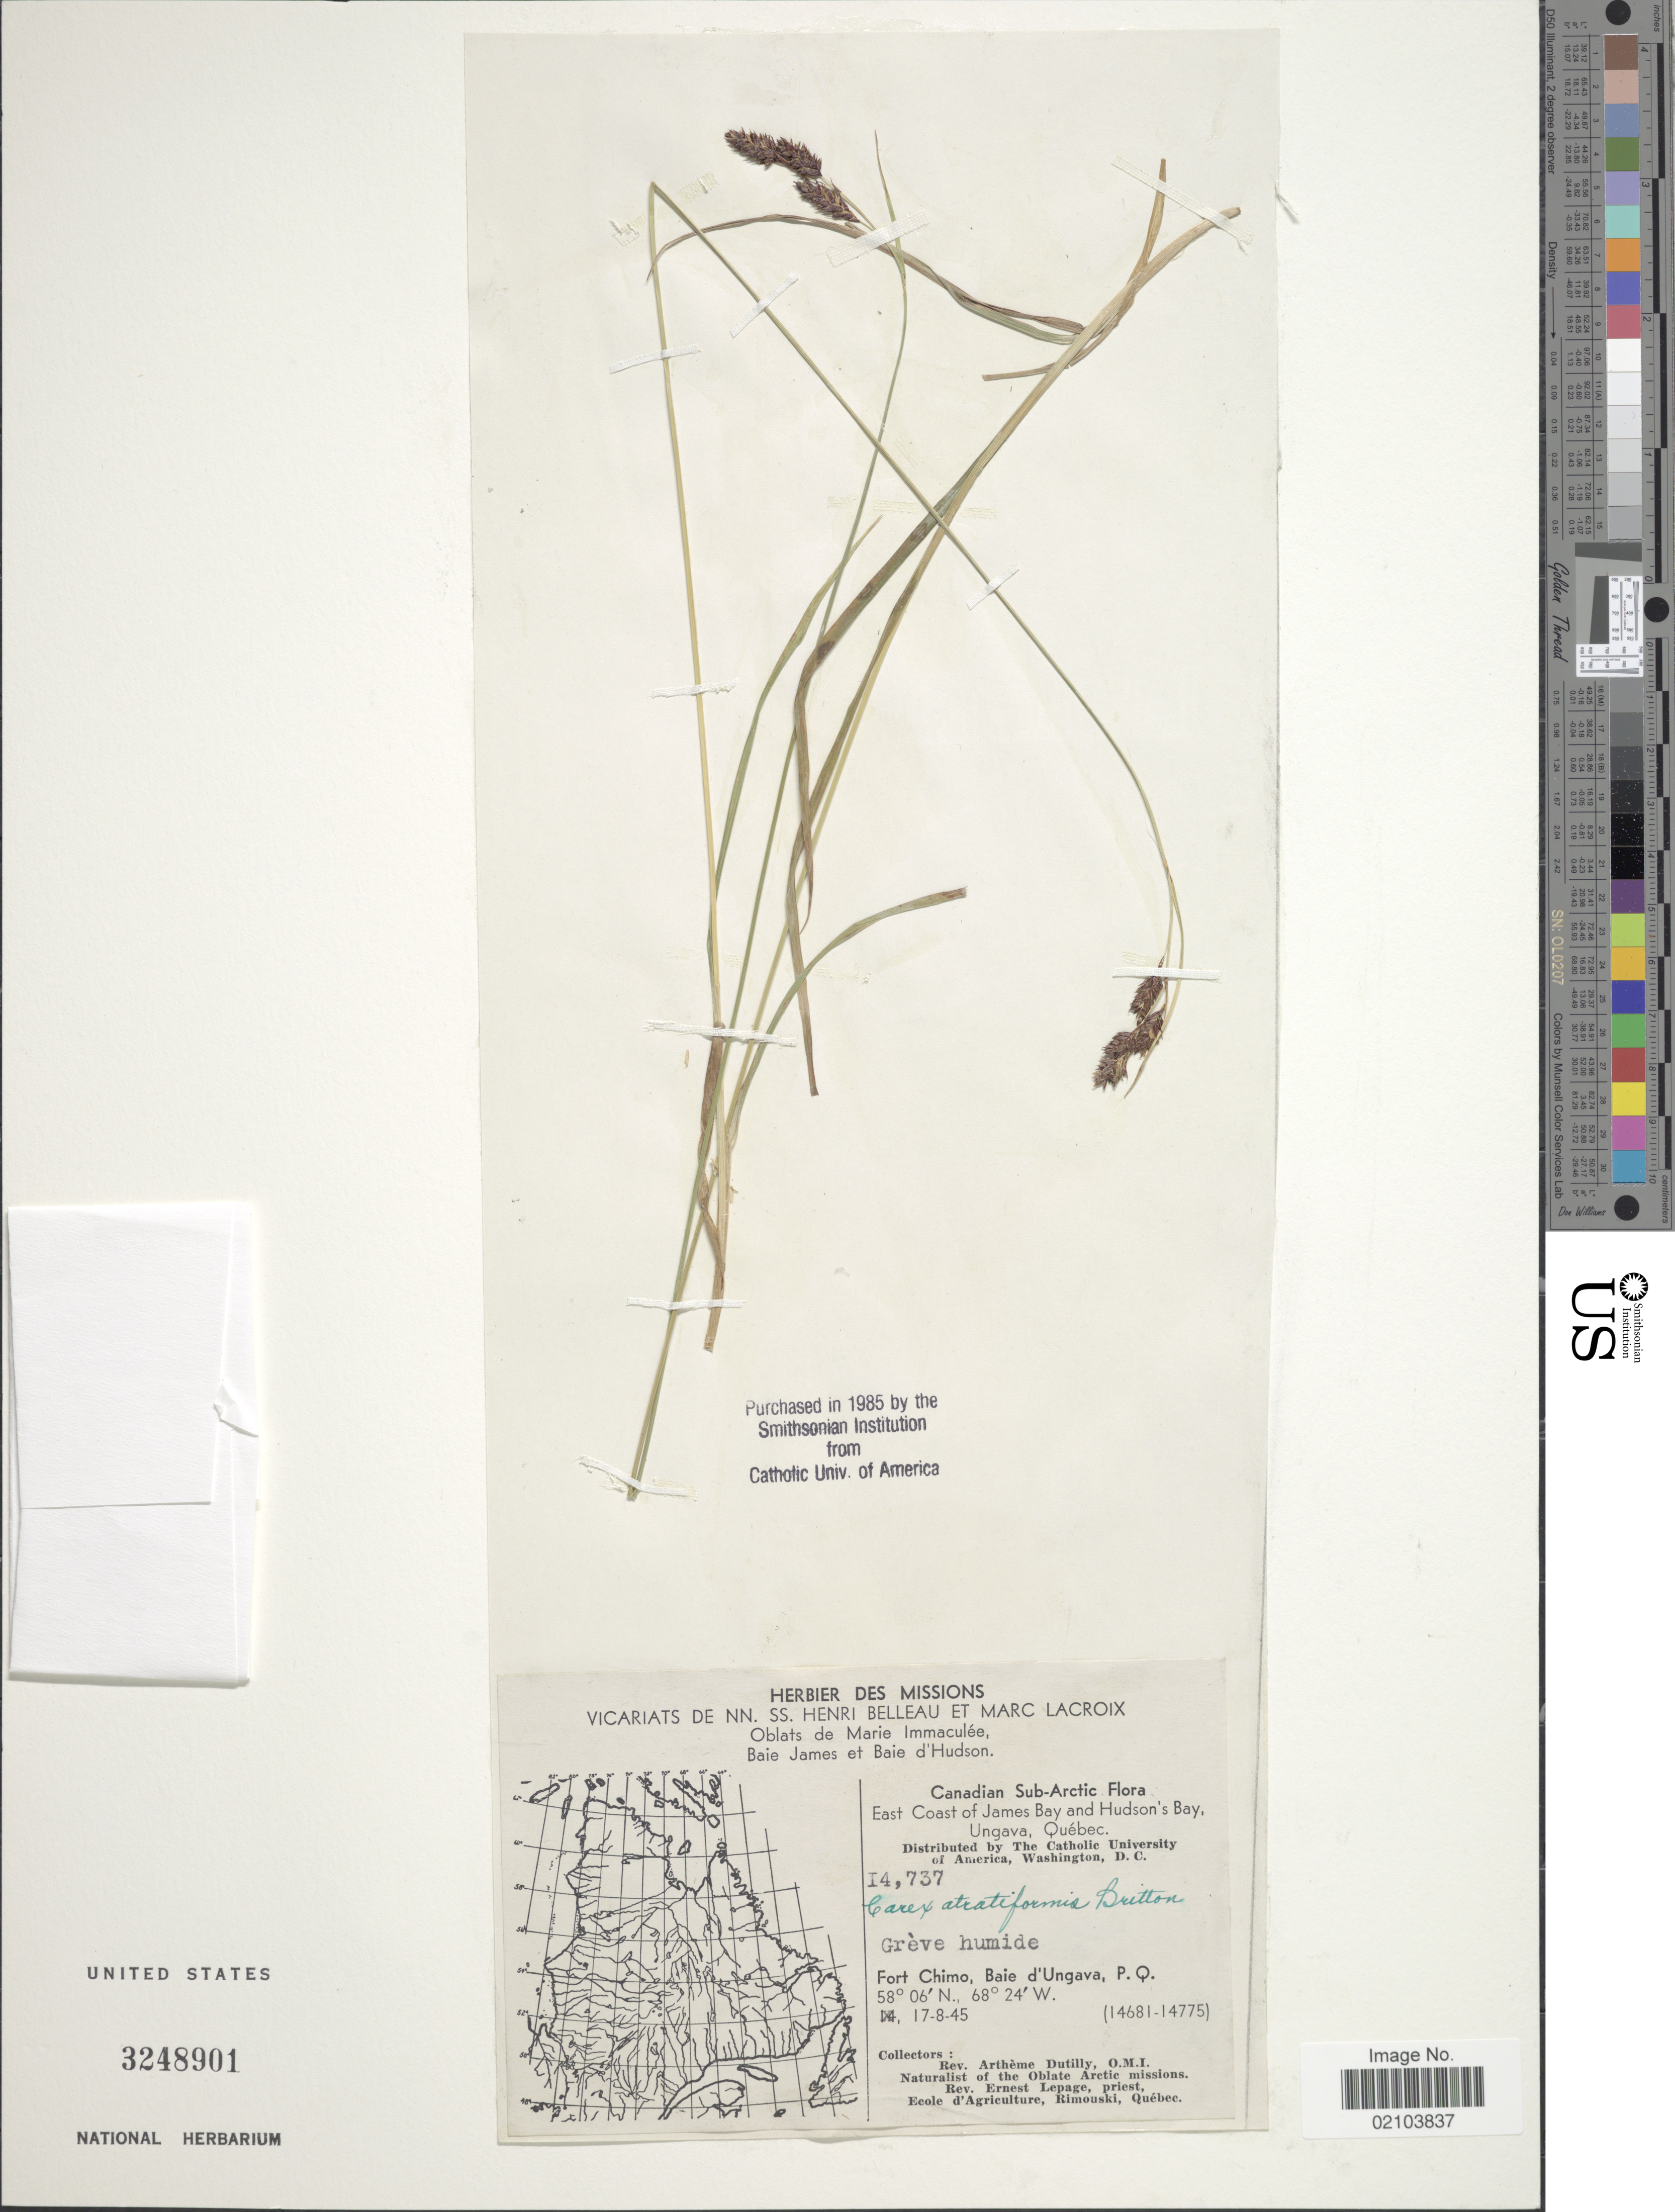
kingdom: Plantae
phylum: Tracheophyta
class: Liliopsida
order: Poales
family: Cyperaceae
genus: Carex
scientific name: Carex atratiformis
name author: Britton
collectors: A. Dutilly & E. Lepage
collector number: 14737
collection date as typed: Transcribed d/m/y: 17/8/45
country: Canada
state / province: Quebec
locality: Canadian Sub-Arctic. East Coast of James Bay and Hudson's Bay, Ungava. Fort Chimo, Baie d'Ungava, P. Q.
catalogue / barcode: US 3248901